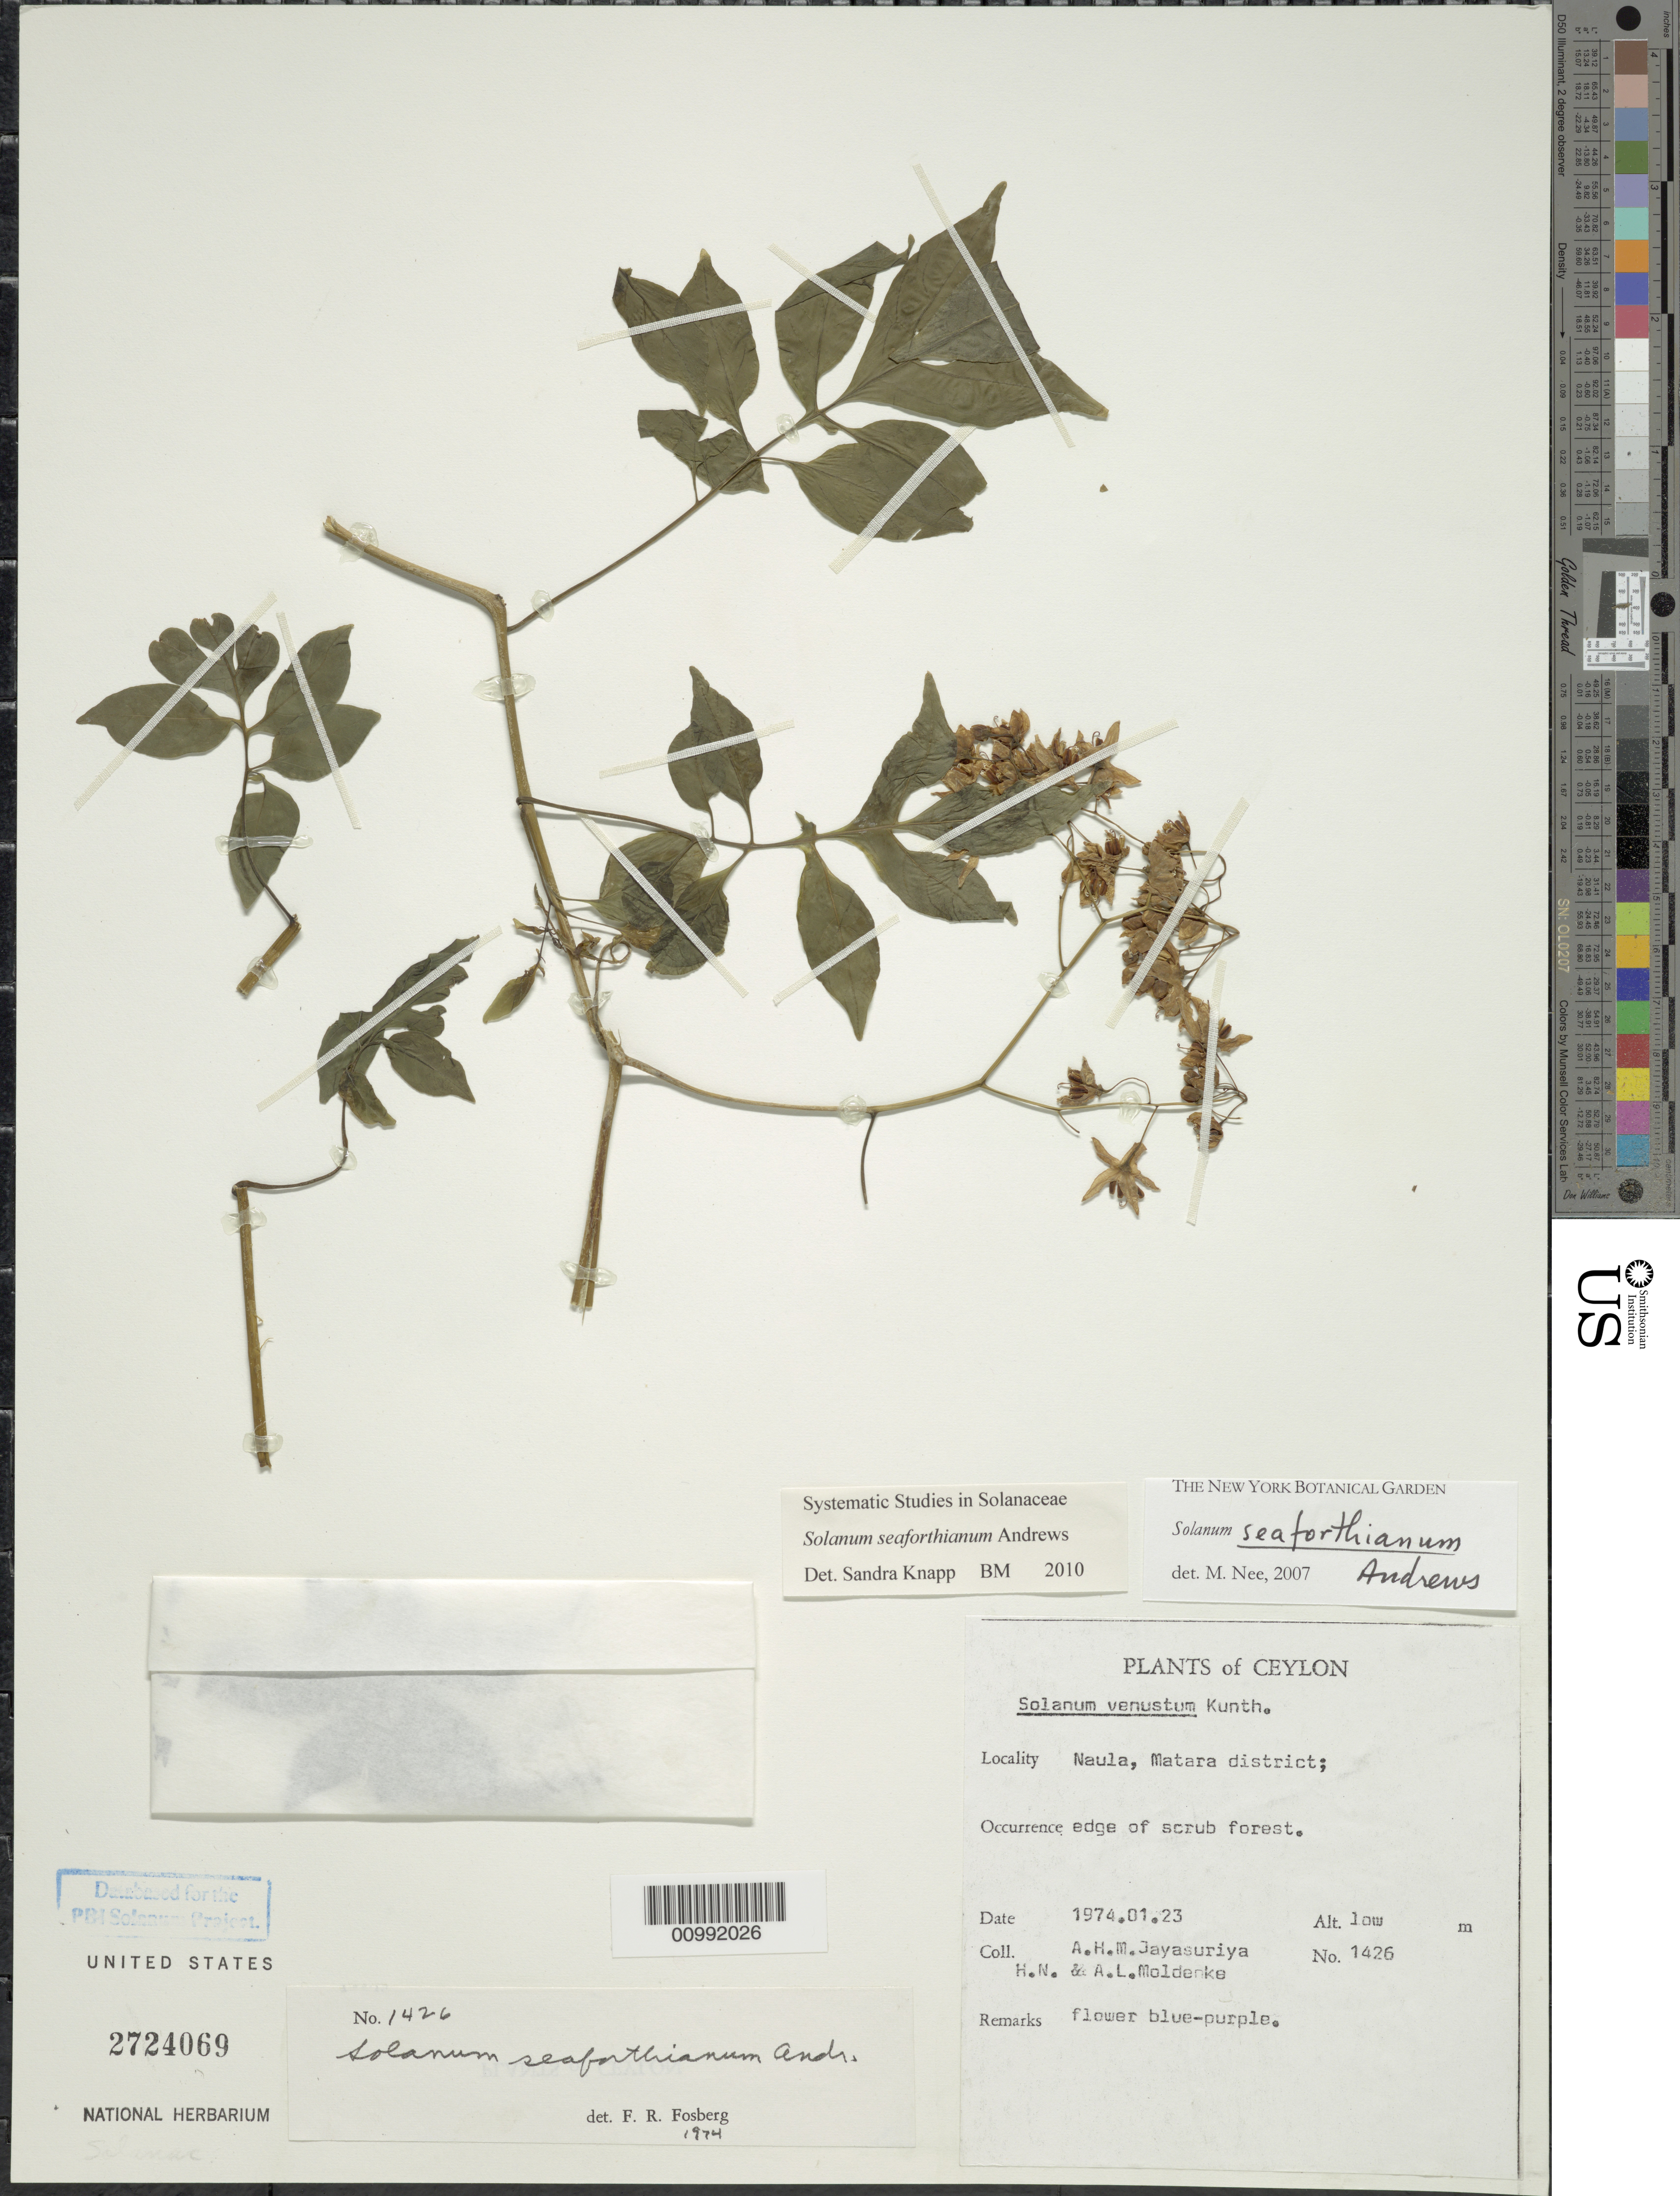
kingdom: Plantae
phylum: Tracheophyta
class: Magnoliopsida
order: Solanales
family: Solanaceae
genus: Solanum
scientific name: Solanum seaforthianum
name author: Andrews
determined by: Knapp, S. D.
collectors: A. H. Jayasuriya, H. N. Moldenke & A. L. Moldenke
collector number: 1426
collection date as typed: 23 Jan 1974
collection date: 1974-01-23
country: Sri Lanka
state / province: Southern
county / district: Matara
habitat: edge of scrub forest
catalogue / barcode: US 2724069